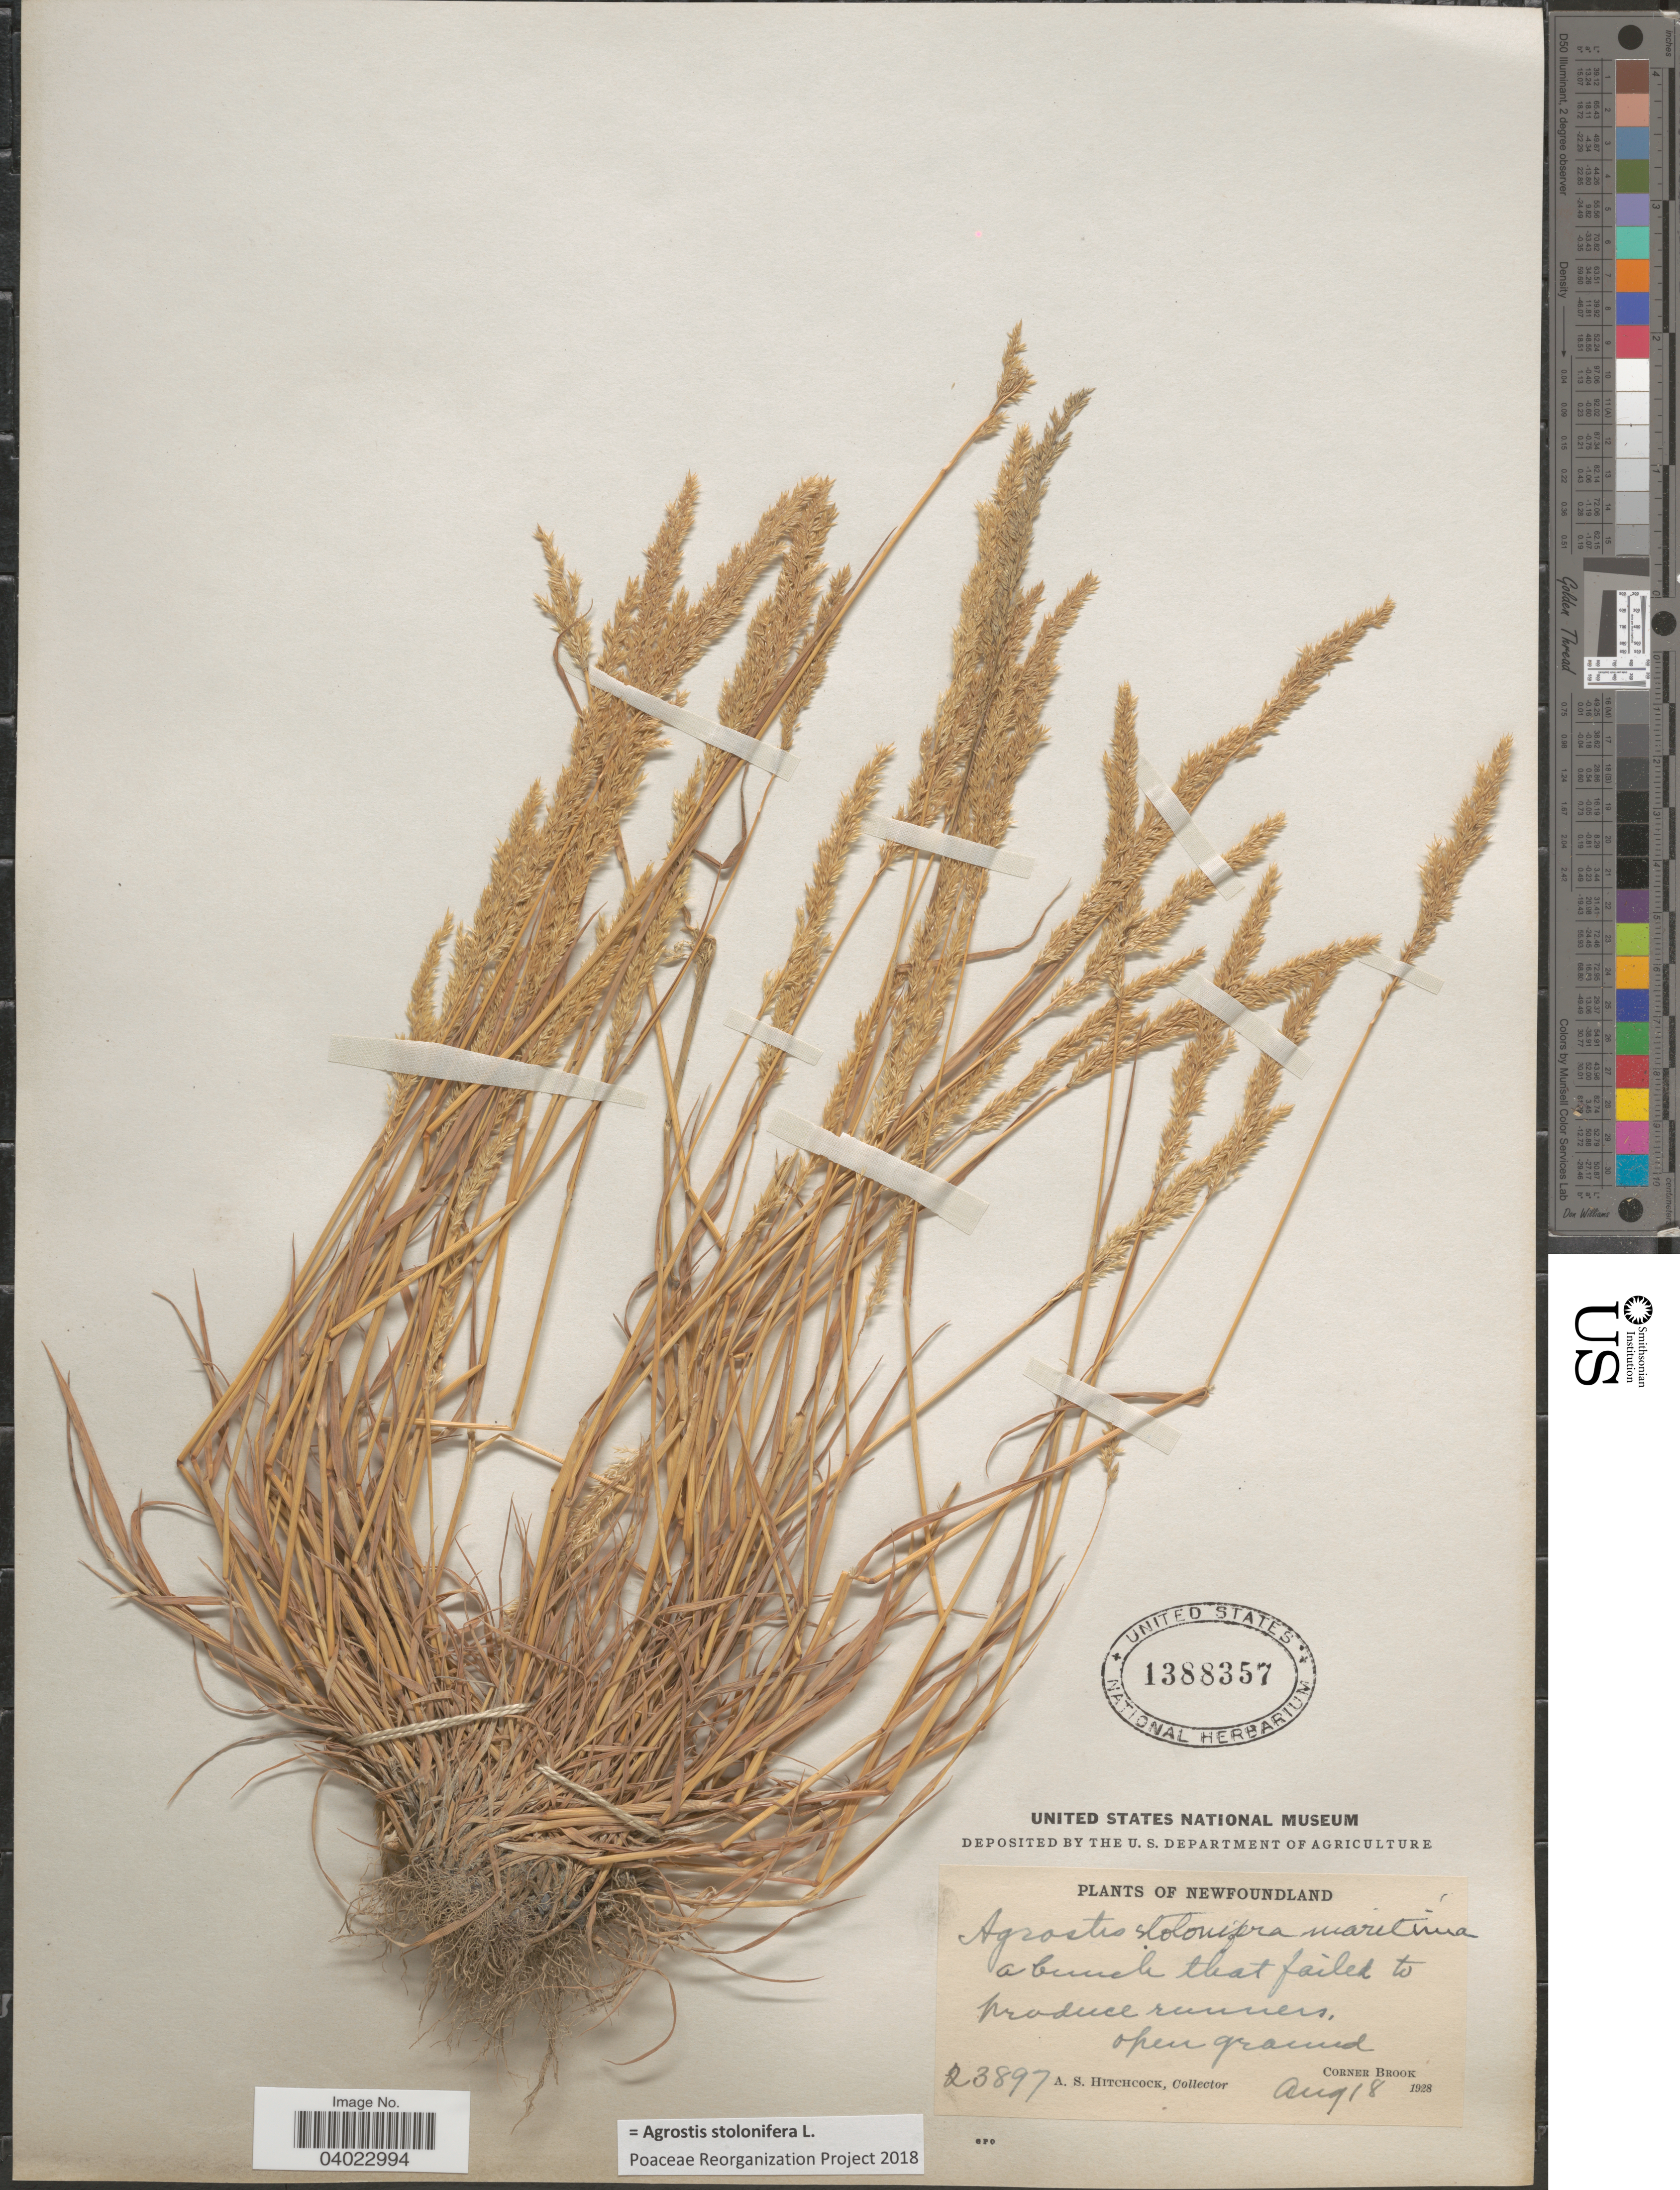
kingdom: Plantae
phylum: Tracheophyta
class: Liliopsida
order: Poales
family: Poaceae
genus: Agrostis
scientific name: Agrostis stolonifera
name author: L.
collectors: A. S. Hitchcock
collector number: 23897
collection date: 1928-08-18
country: Canada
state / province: Newfoundland and Labrador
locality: Corner Brook.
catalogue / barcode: US 1388357